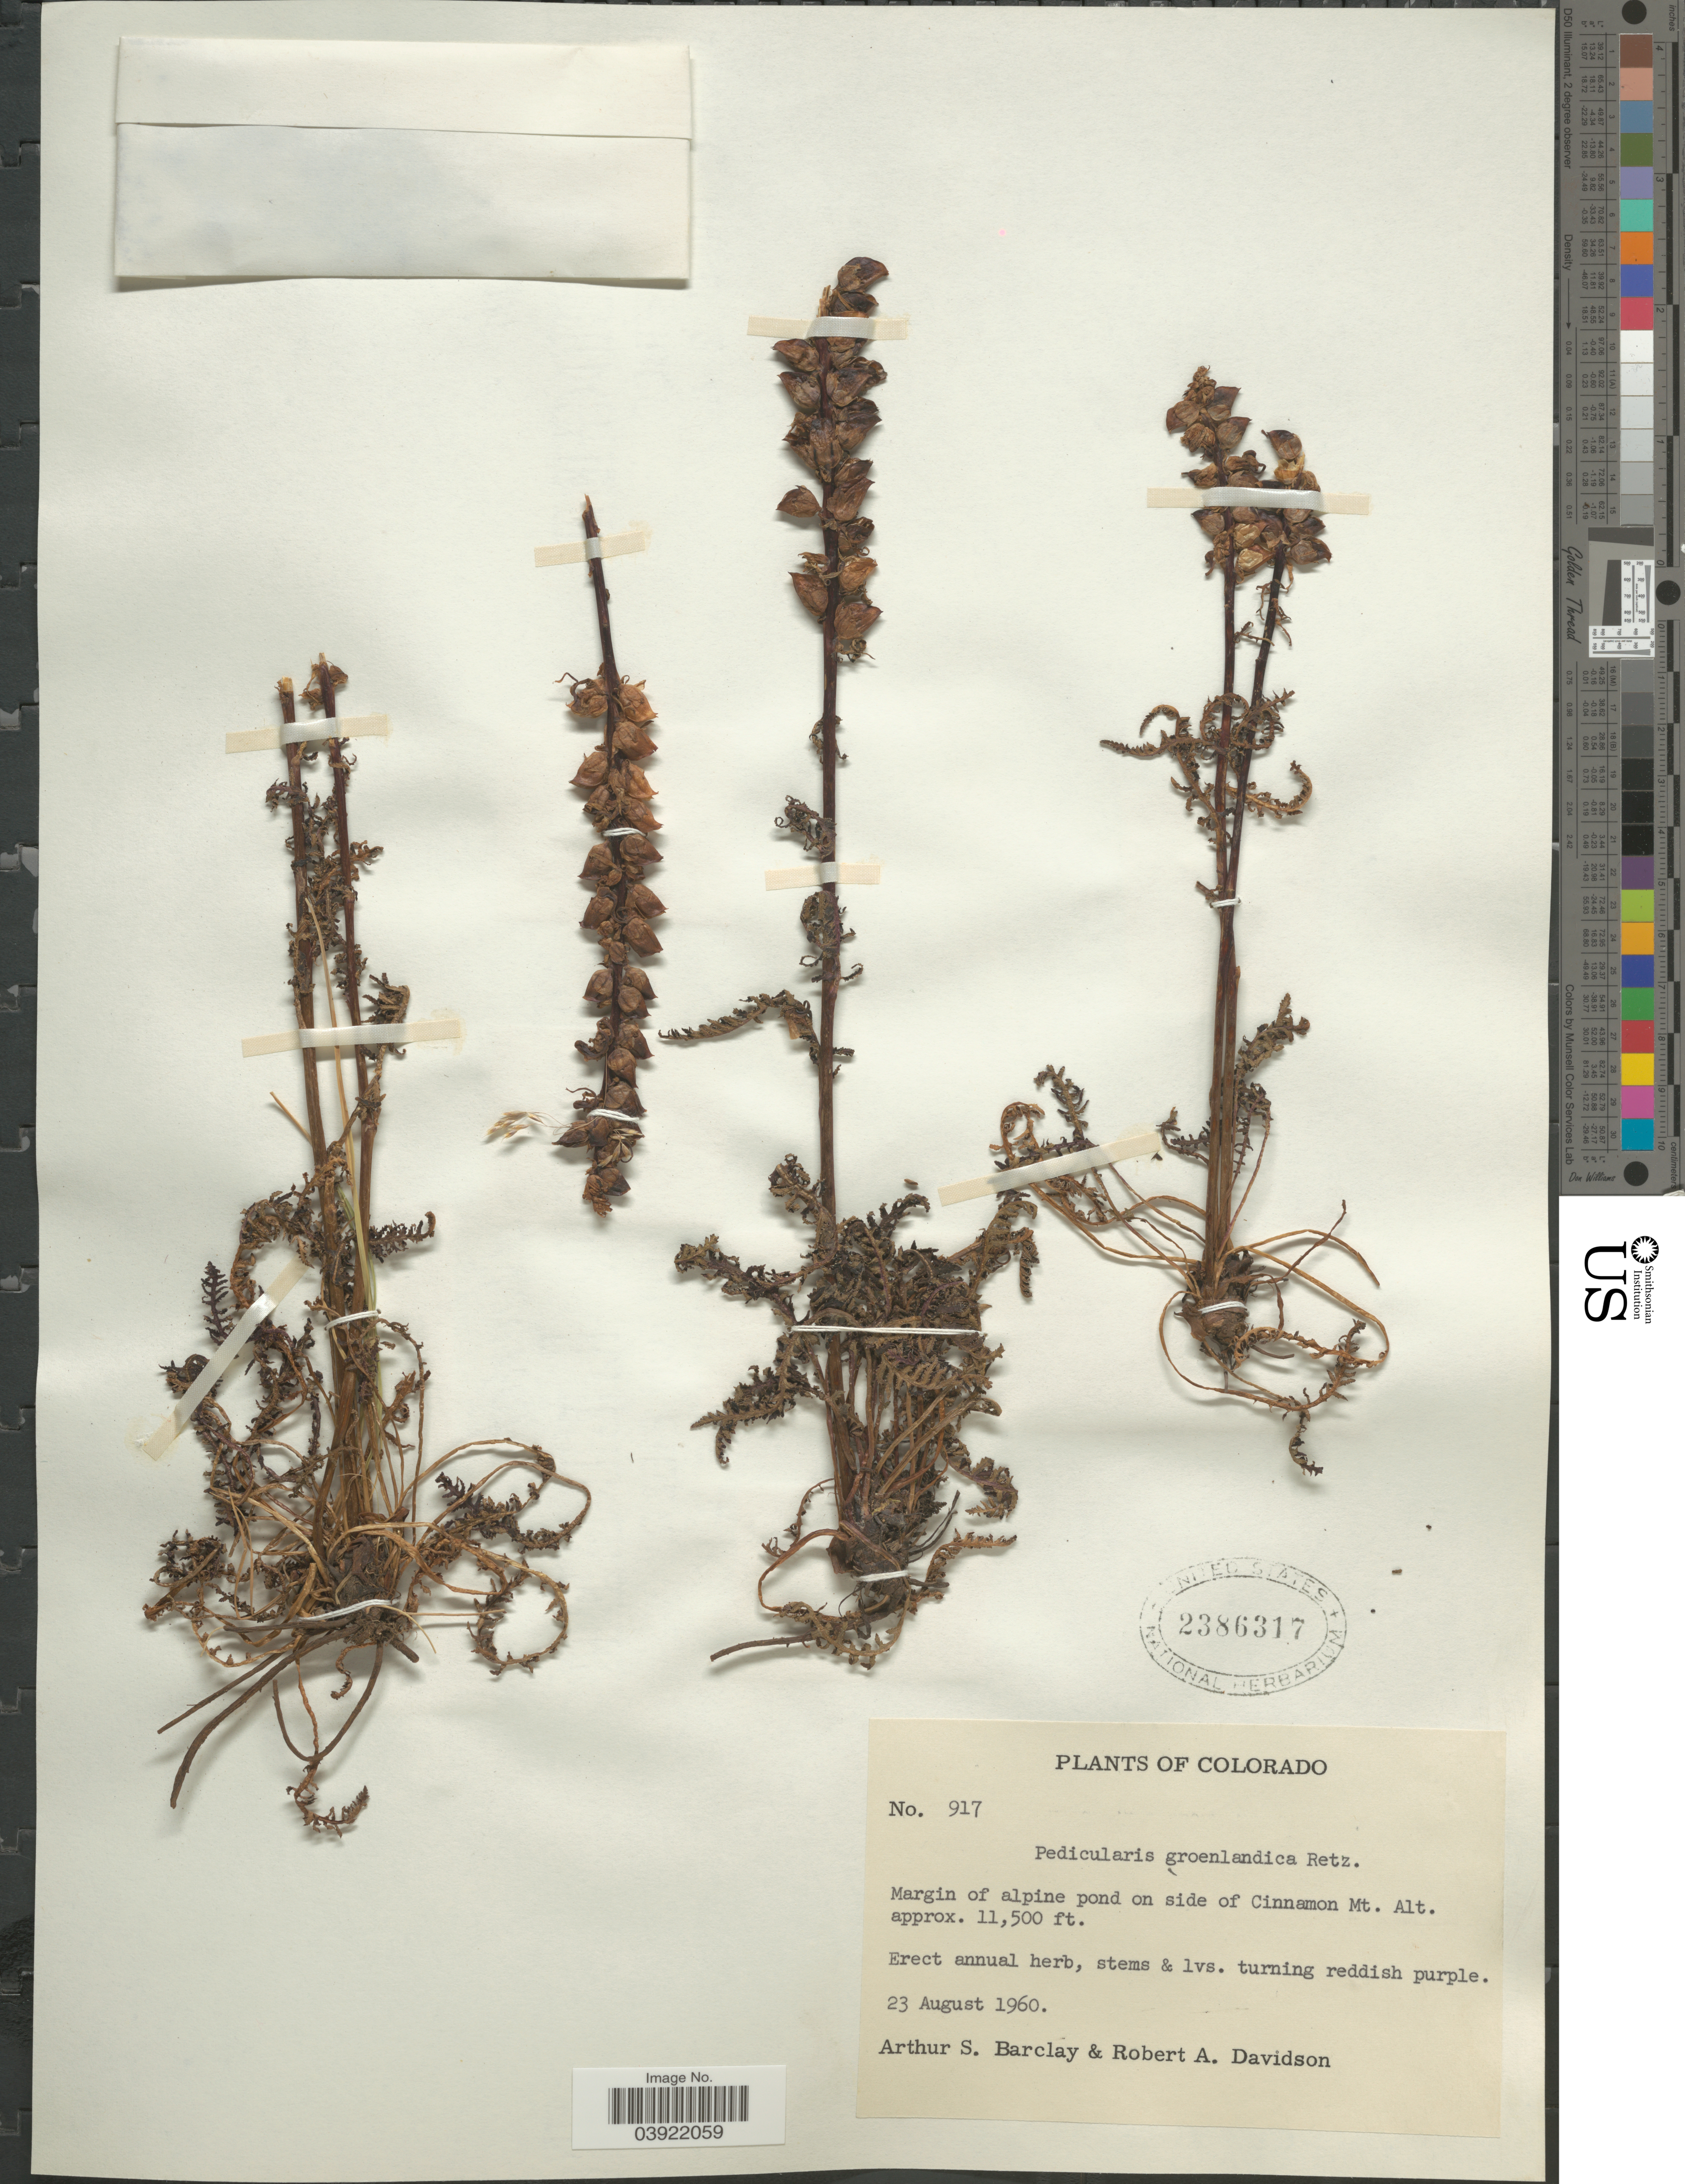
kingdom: Plantae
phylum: Tracheophyta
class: Magnoliopsida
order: Lamiales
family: Orobanchaceae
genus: Pedicularis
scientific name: Pedicularis groenlandica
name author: Retz.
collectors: A. S. Barclay & R. A. Davidson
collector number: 917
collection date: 1960-08-23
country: United States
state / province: Colorado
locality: Margin of alpine pond on side of Cinnamon Mt.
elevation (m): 3505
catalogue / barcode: US 2386317